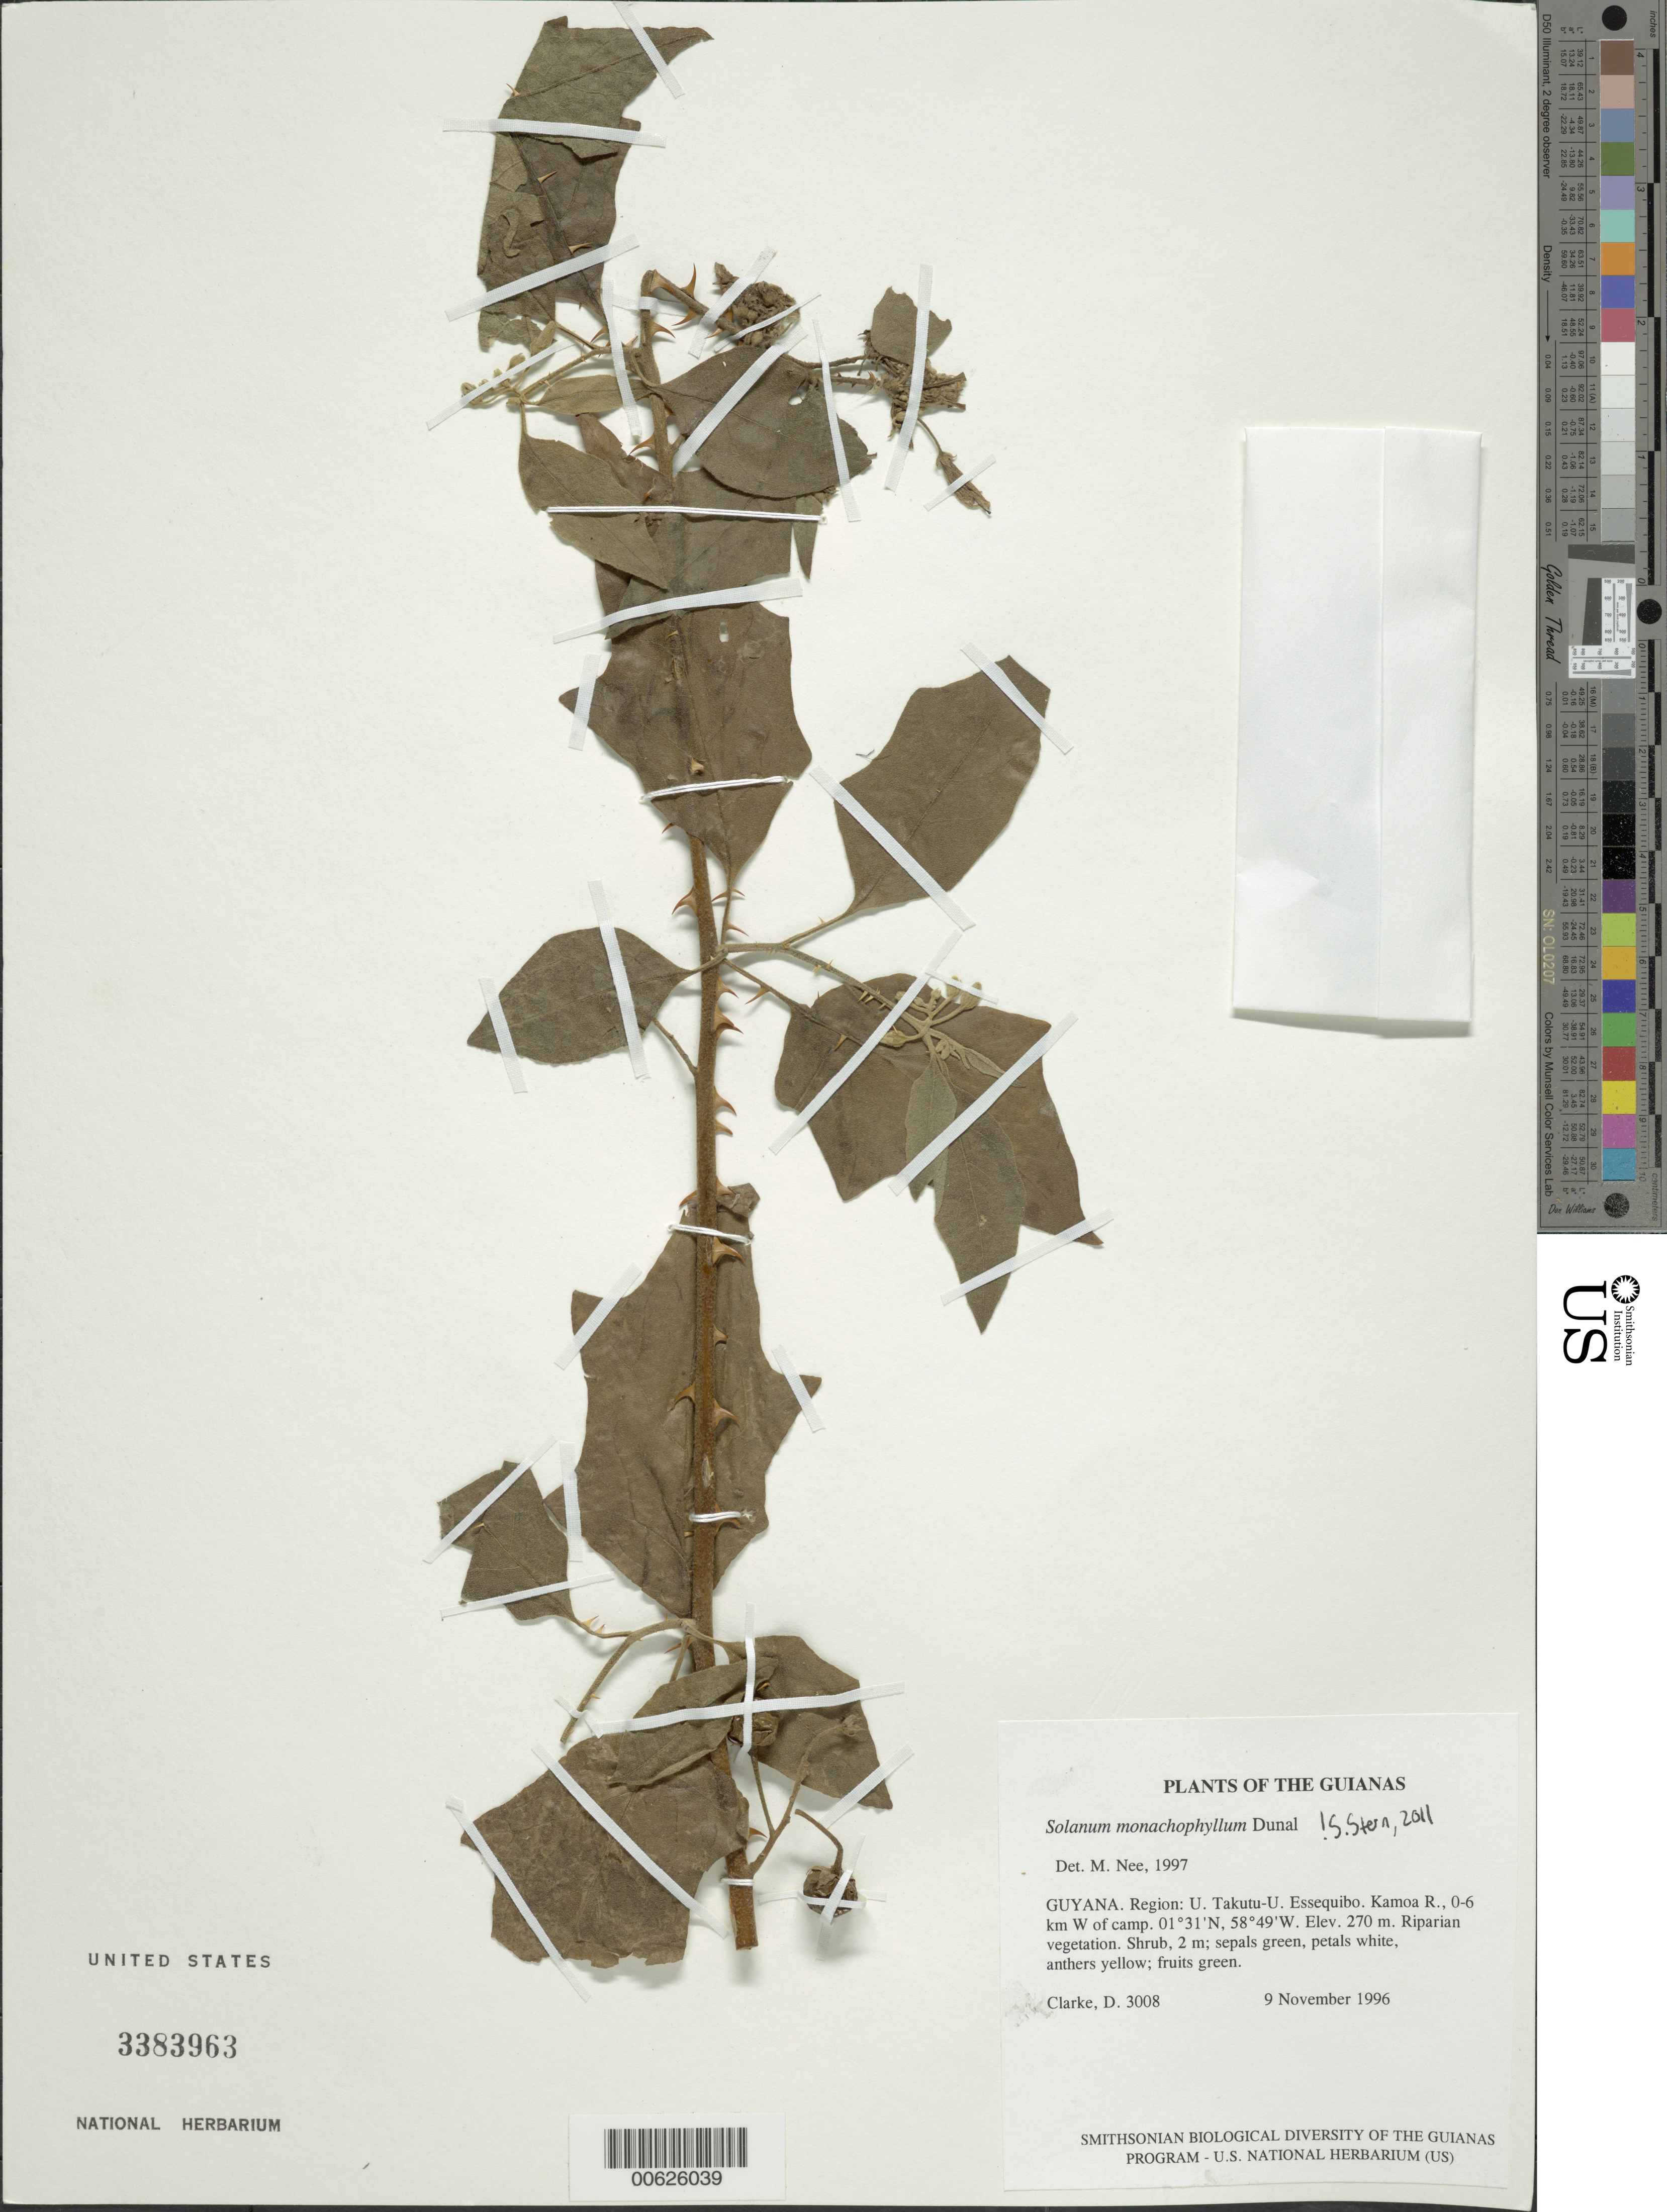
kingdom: Plantae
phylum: Tracheophyta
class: Magnoliopsida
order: Solanales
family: Solanaceae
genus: Solanum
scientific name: Solanum monachophyllum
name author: Dunal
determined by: Nee, Michael H.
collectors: H. D. Clarke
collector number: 3008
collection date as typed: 11 Nov 1996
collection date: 1996-11-11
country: Guyana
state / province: U. Takutu-U. Essequibo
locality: Kamoa R., 0-6 km W of camp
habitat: Riparian vegetation.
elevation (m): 270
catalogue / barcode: US 3383963